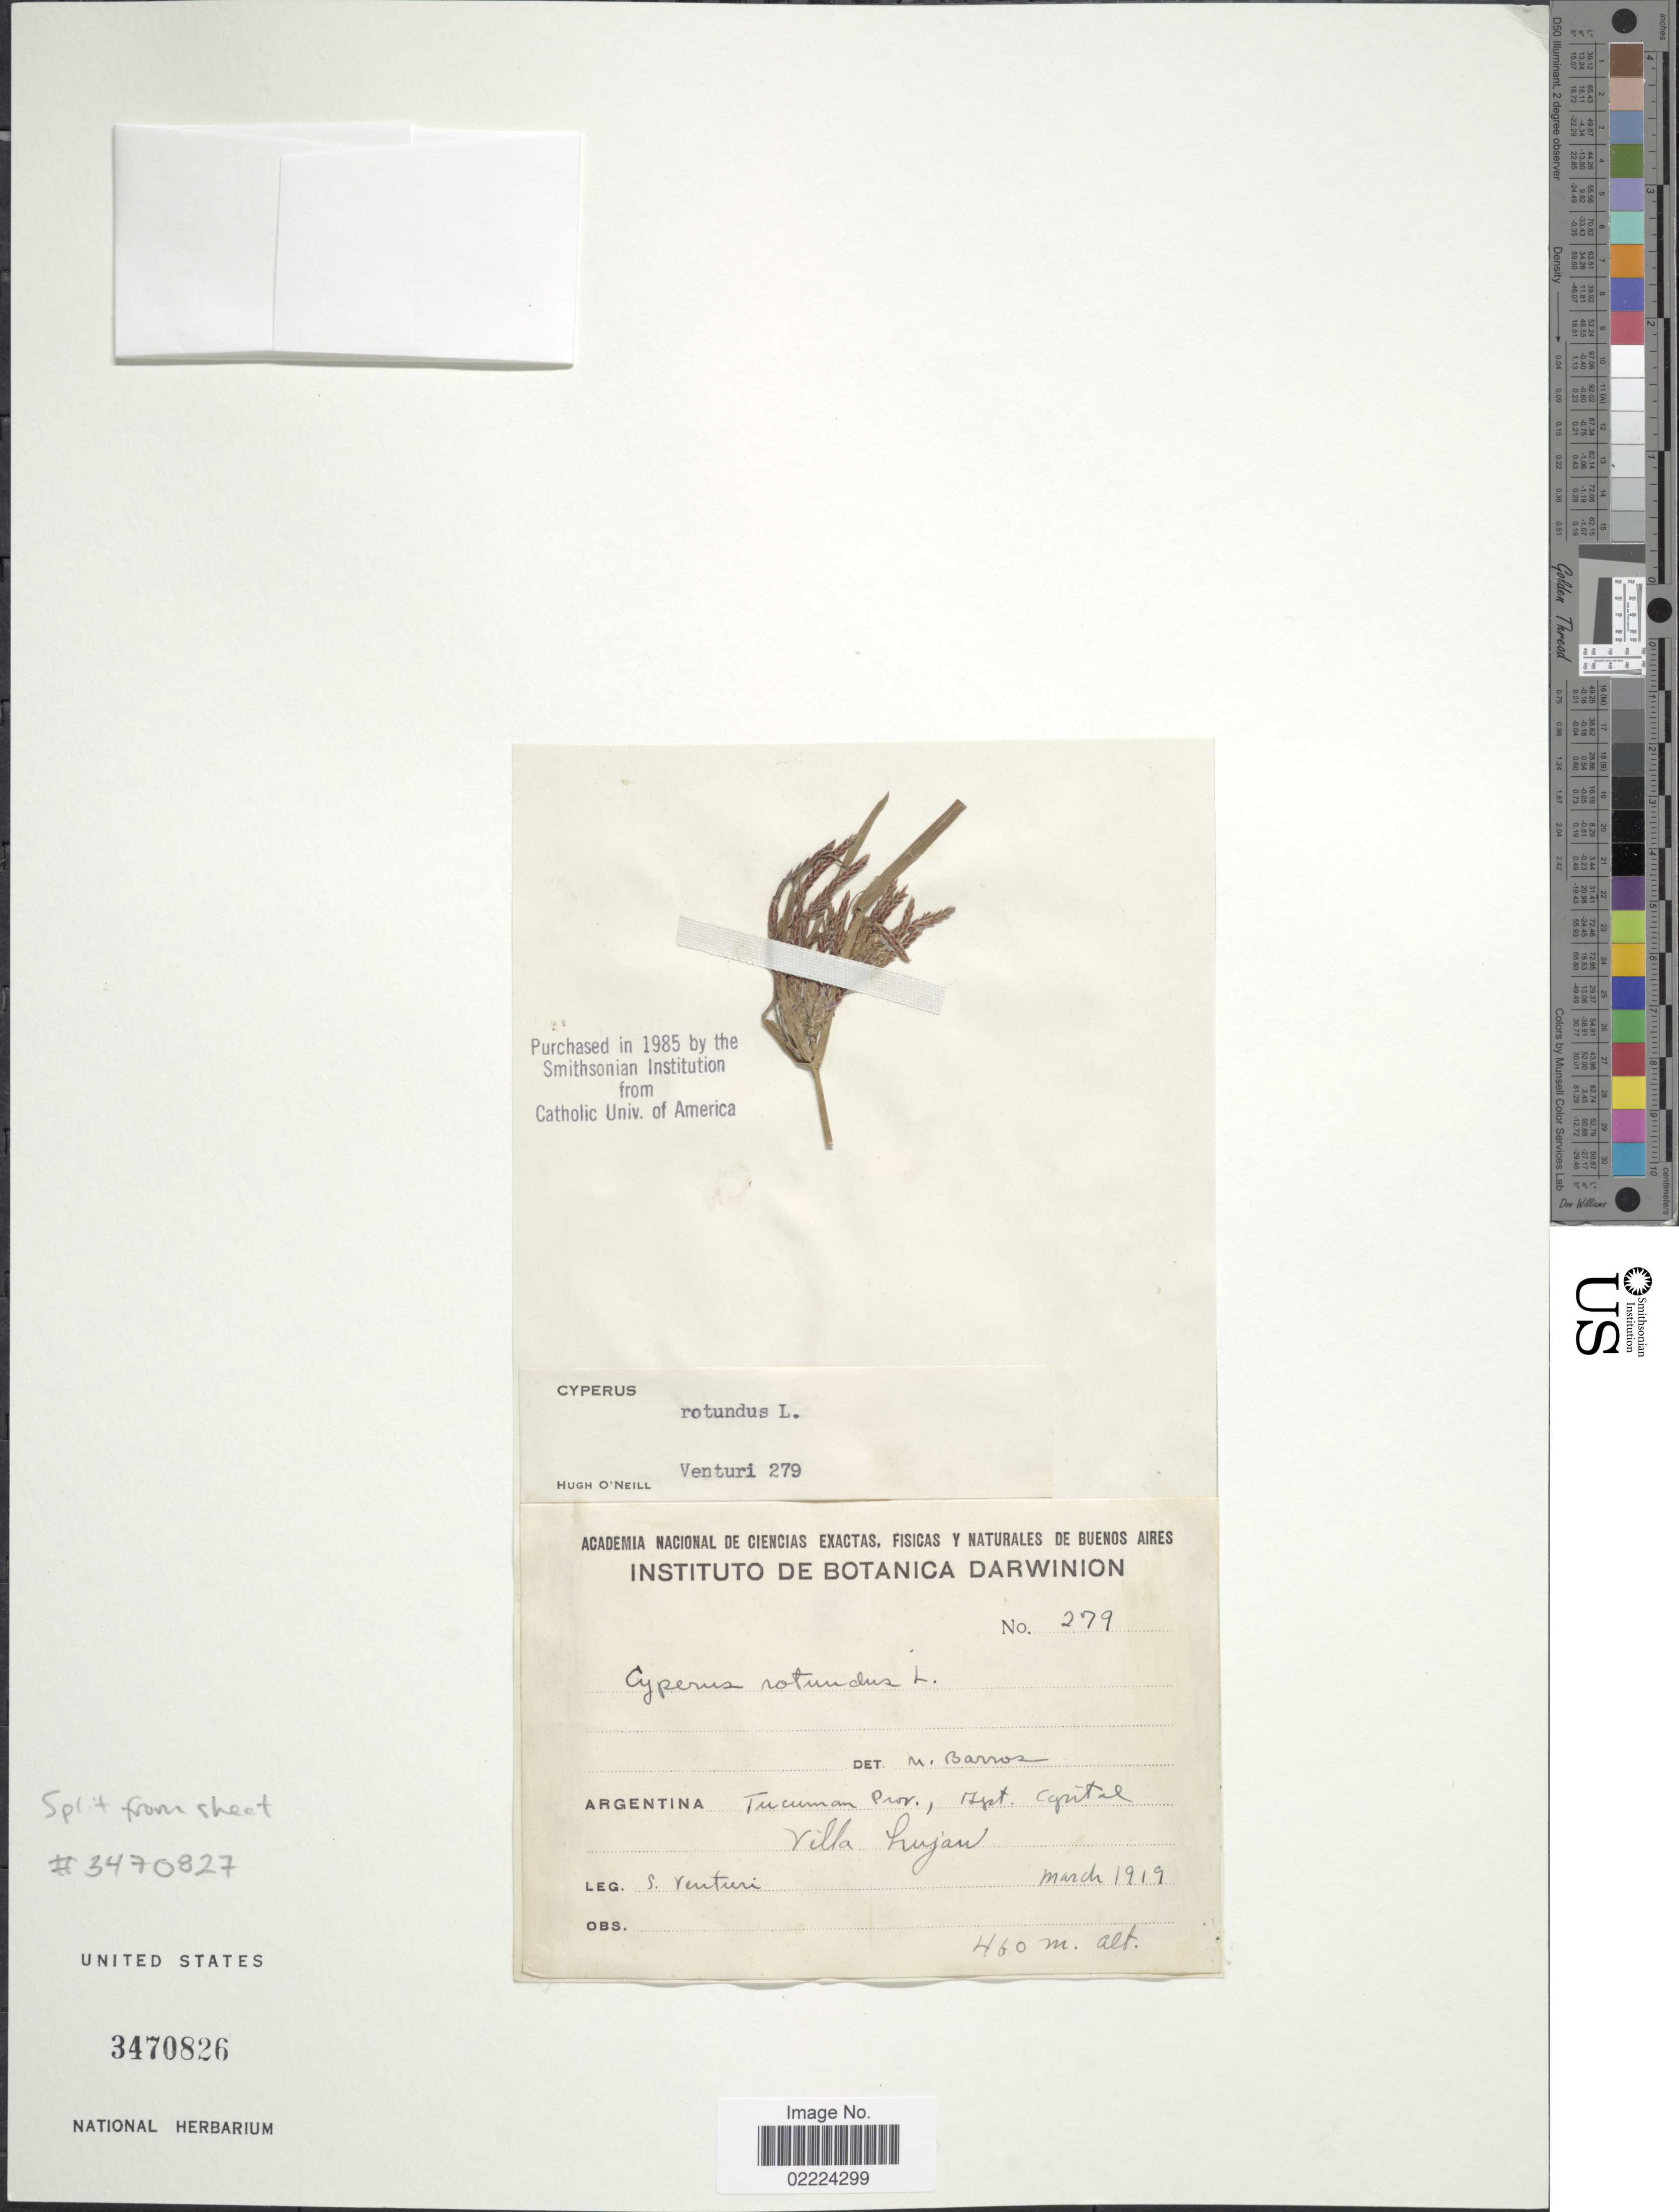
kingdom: Plantae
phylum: Tracheophyta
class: Liliopsida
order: Poales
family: Cyperaceae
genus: Cyperus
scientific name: Cyperus rotundus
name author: L.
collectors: S. Venturi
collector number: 279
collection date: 1919-03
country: Argentina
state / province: Tucuman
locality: Dpt. Capital, Villa Luján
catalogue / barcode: US 3470826